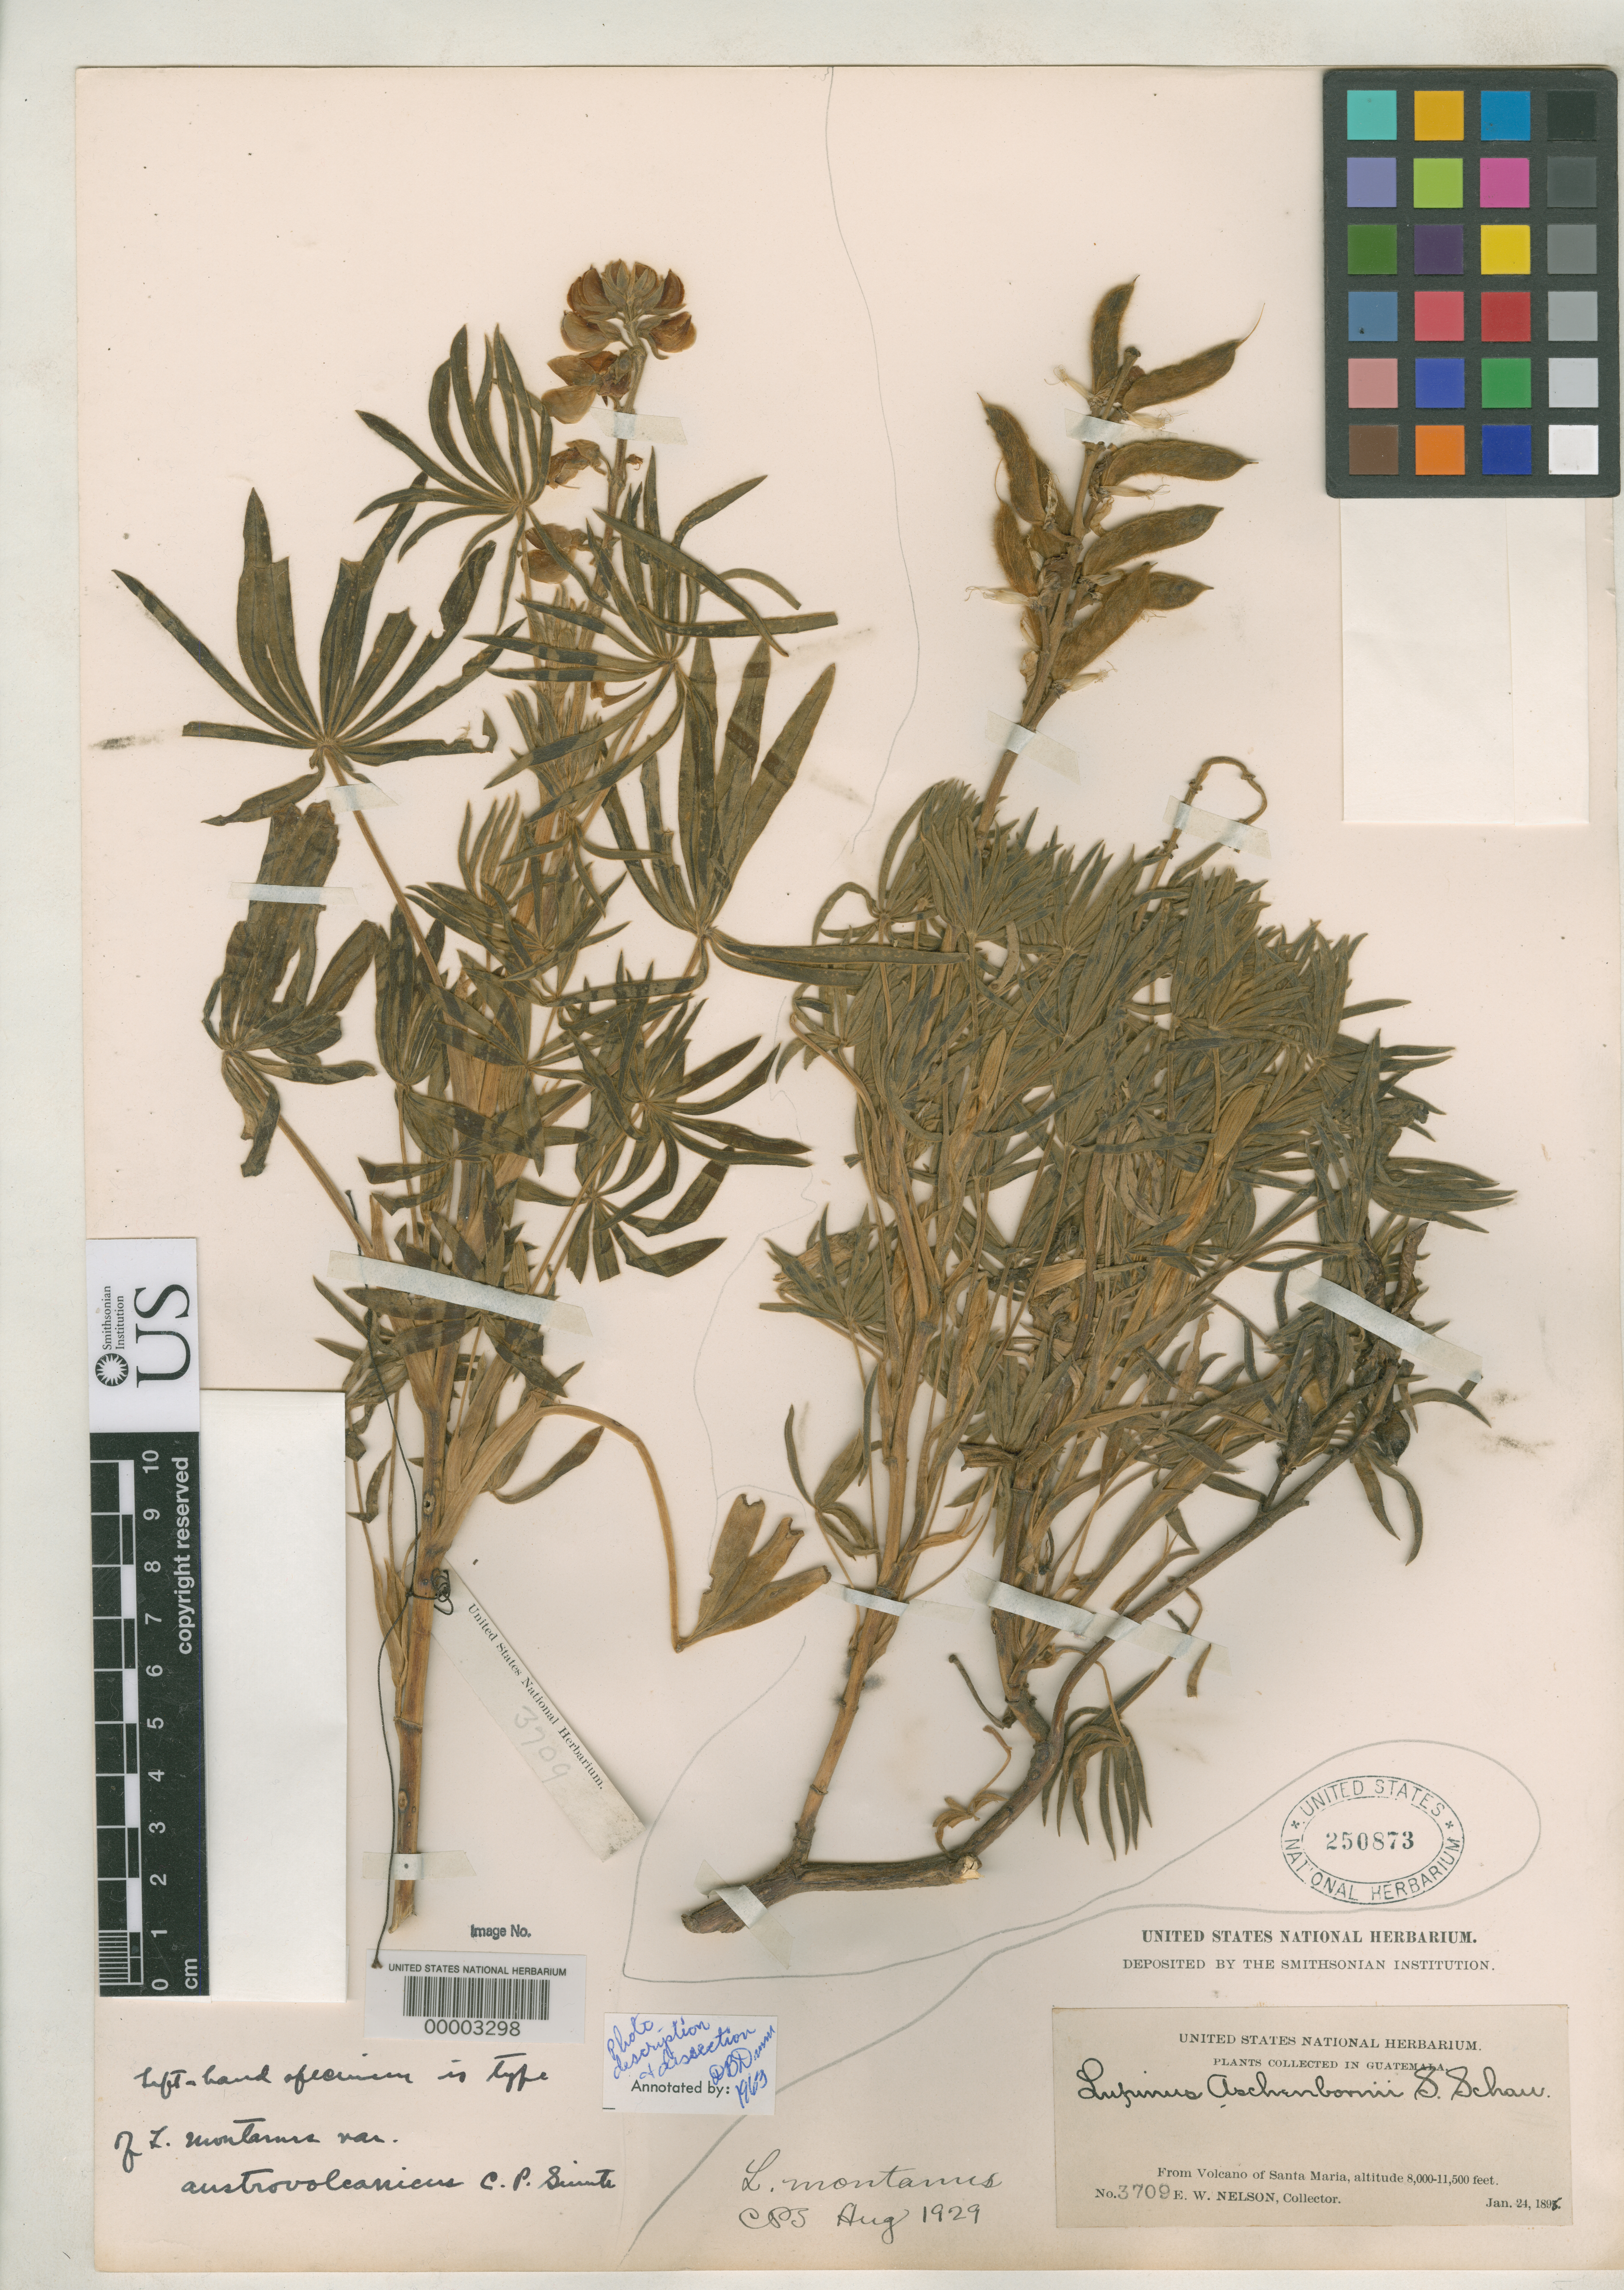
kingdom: Plantae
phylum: Tracheophyta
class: Magnoliopsida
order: Fabales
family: Fabaceae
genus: Lupinus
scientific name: Lupinus montanus var. austrovolcanicus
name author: C.P. Sm.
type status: Holotype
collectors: E. W. Nelson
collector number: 3709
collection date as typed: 24 Jan 1896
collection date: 1896-01-24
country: Guatemala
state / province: Quetzaltenango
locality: Volcano Santa Maria.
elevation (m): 2438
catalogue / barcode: US 250873